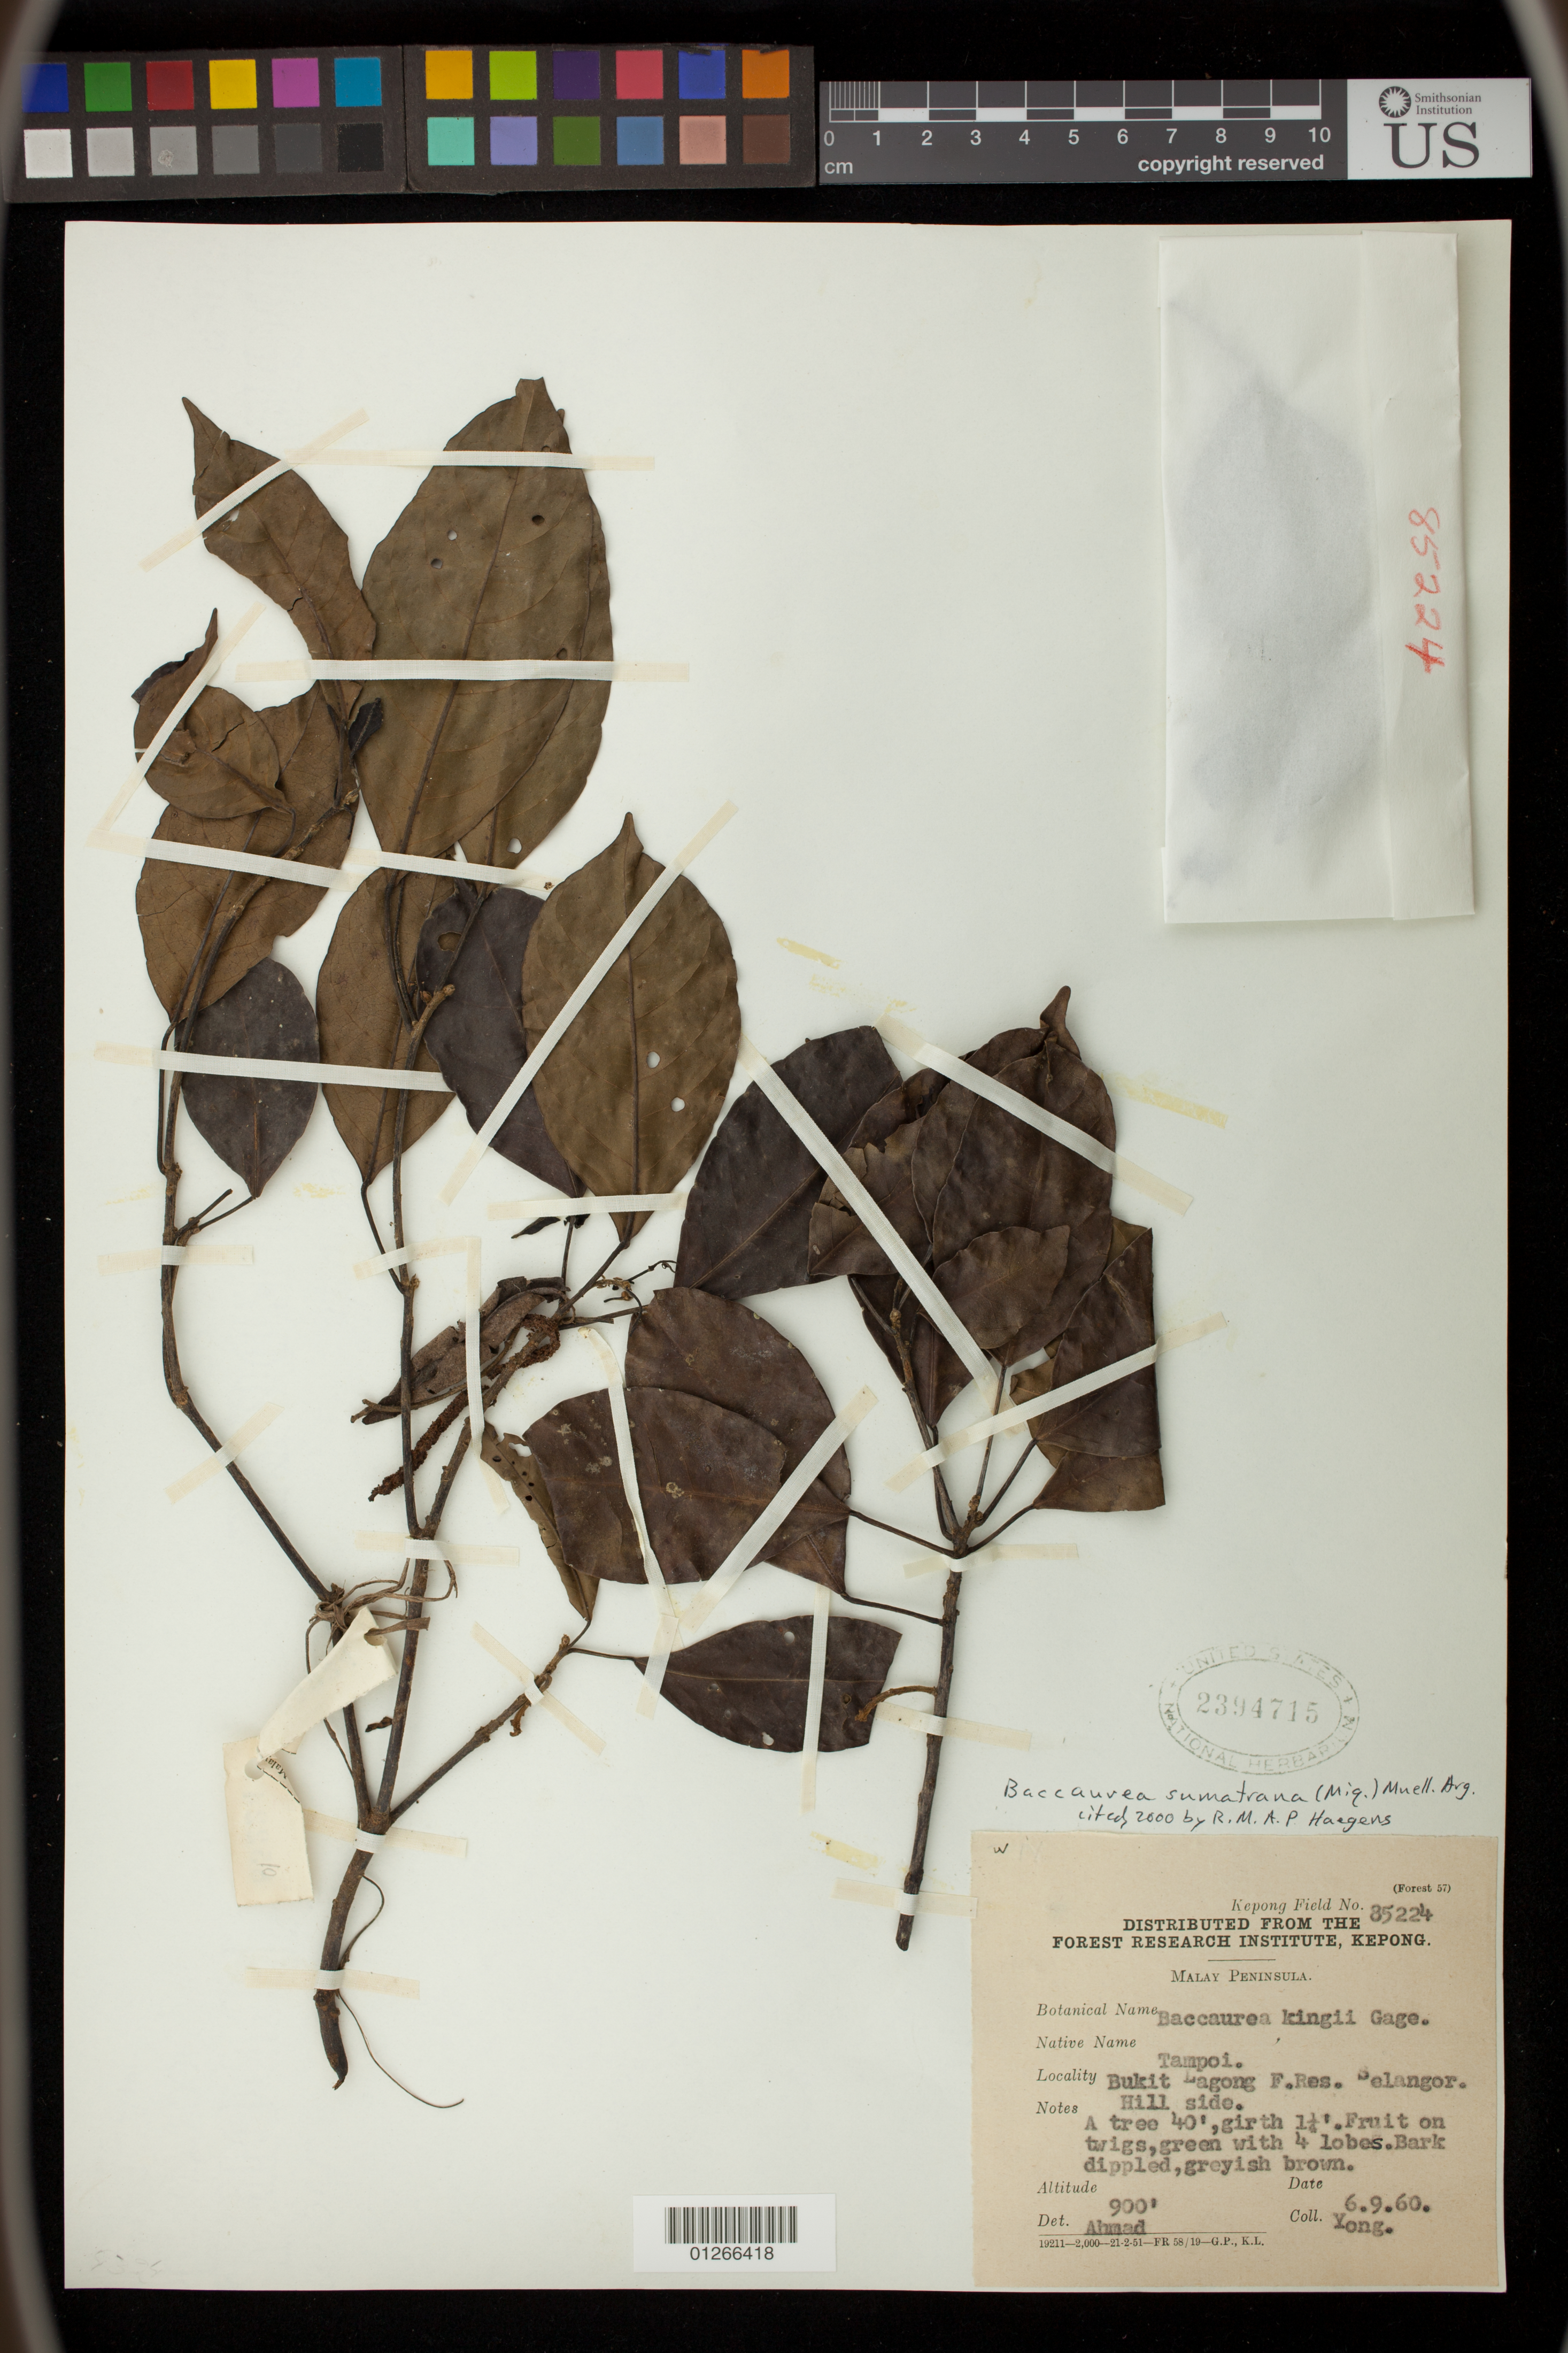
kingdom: Plantae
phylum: Tracheophyta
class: Magnoliopsida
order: Malpighiales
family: Phyllanthaceae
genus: Baccaurea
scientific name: Baccaurea sumatrana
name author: (Miq.) Müll. Arg.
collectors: F. Yong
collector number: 85224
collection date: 1960-09-06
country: Malaysia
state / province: Selangor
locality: Bukit Lagong F. Res.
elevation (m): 274